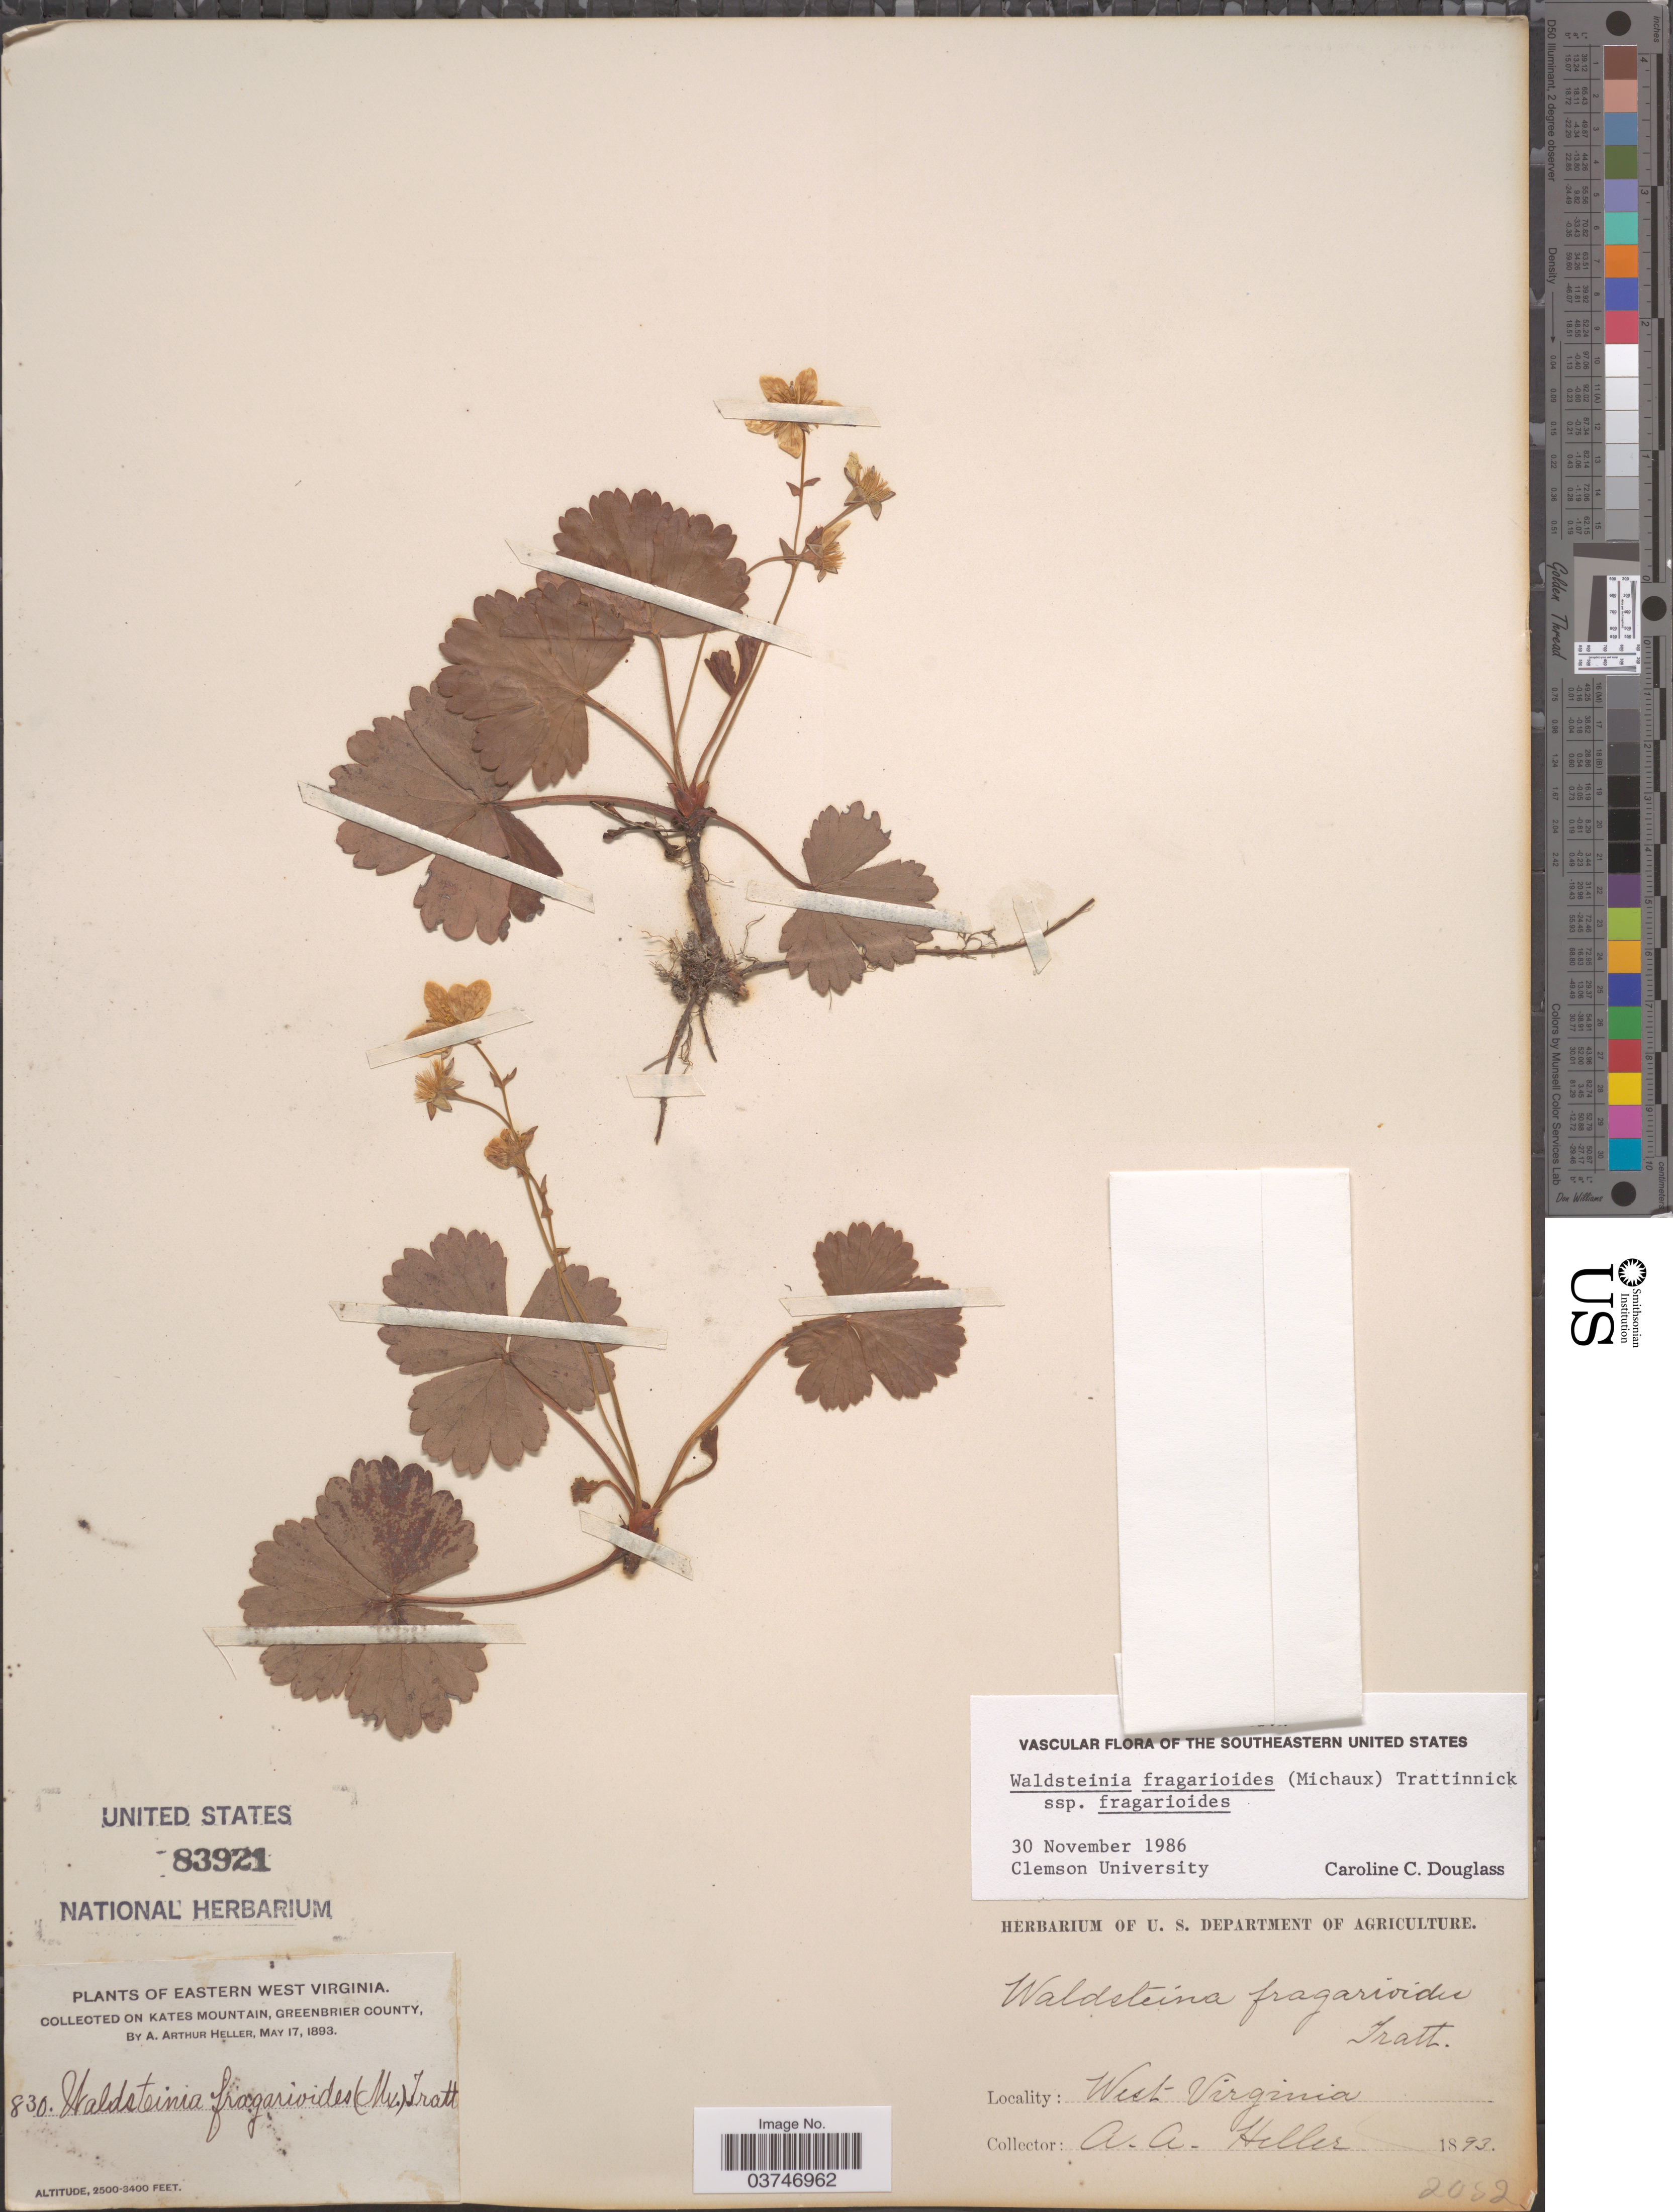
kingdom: Plantae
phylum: Tracheophyta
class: Magnoliopsida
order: Rosales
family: Rosaceae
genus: Waldsteinia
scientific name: Waldsteinia fragarioides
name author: (Michx.) Tratt.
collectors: A. A. Heller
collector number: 830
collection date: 1893-05-17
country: United States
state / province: West Virginia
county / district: Greenbrier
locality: Eastern West Virginia. Kates Mountain, Greenbrier County.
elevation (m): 762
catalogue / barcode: US 83921